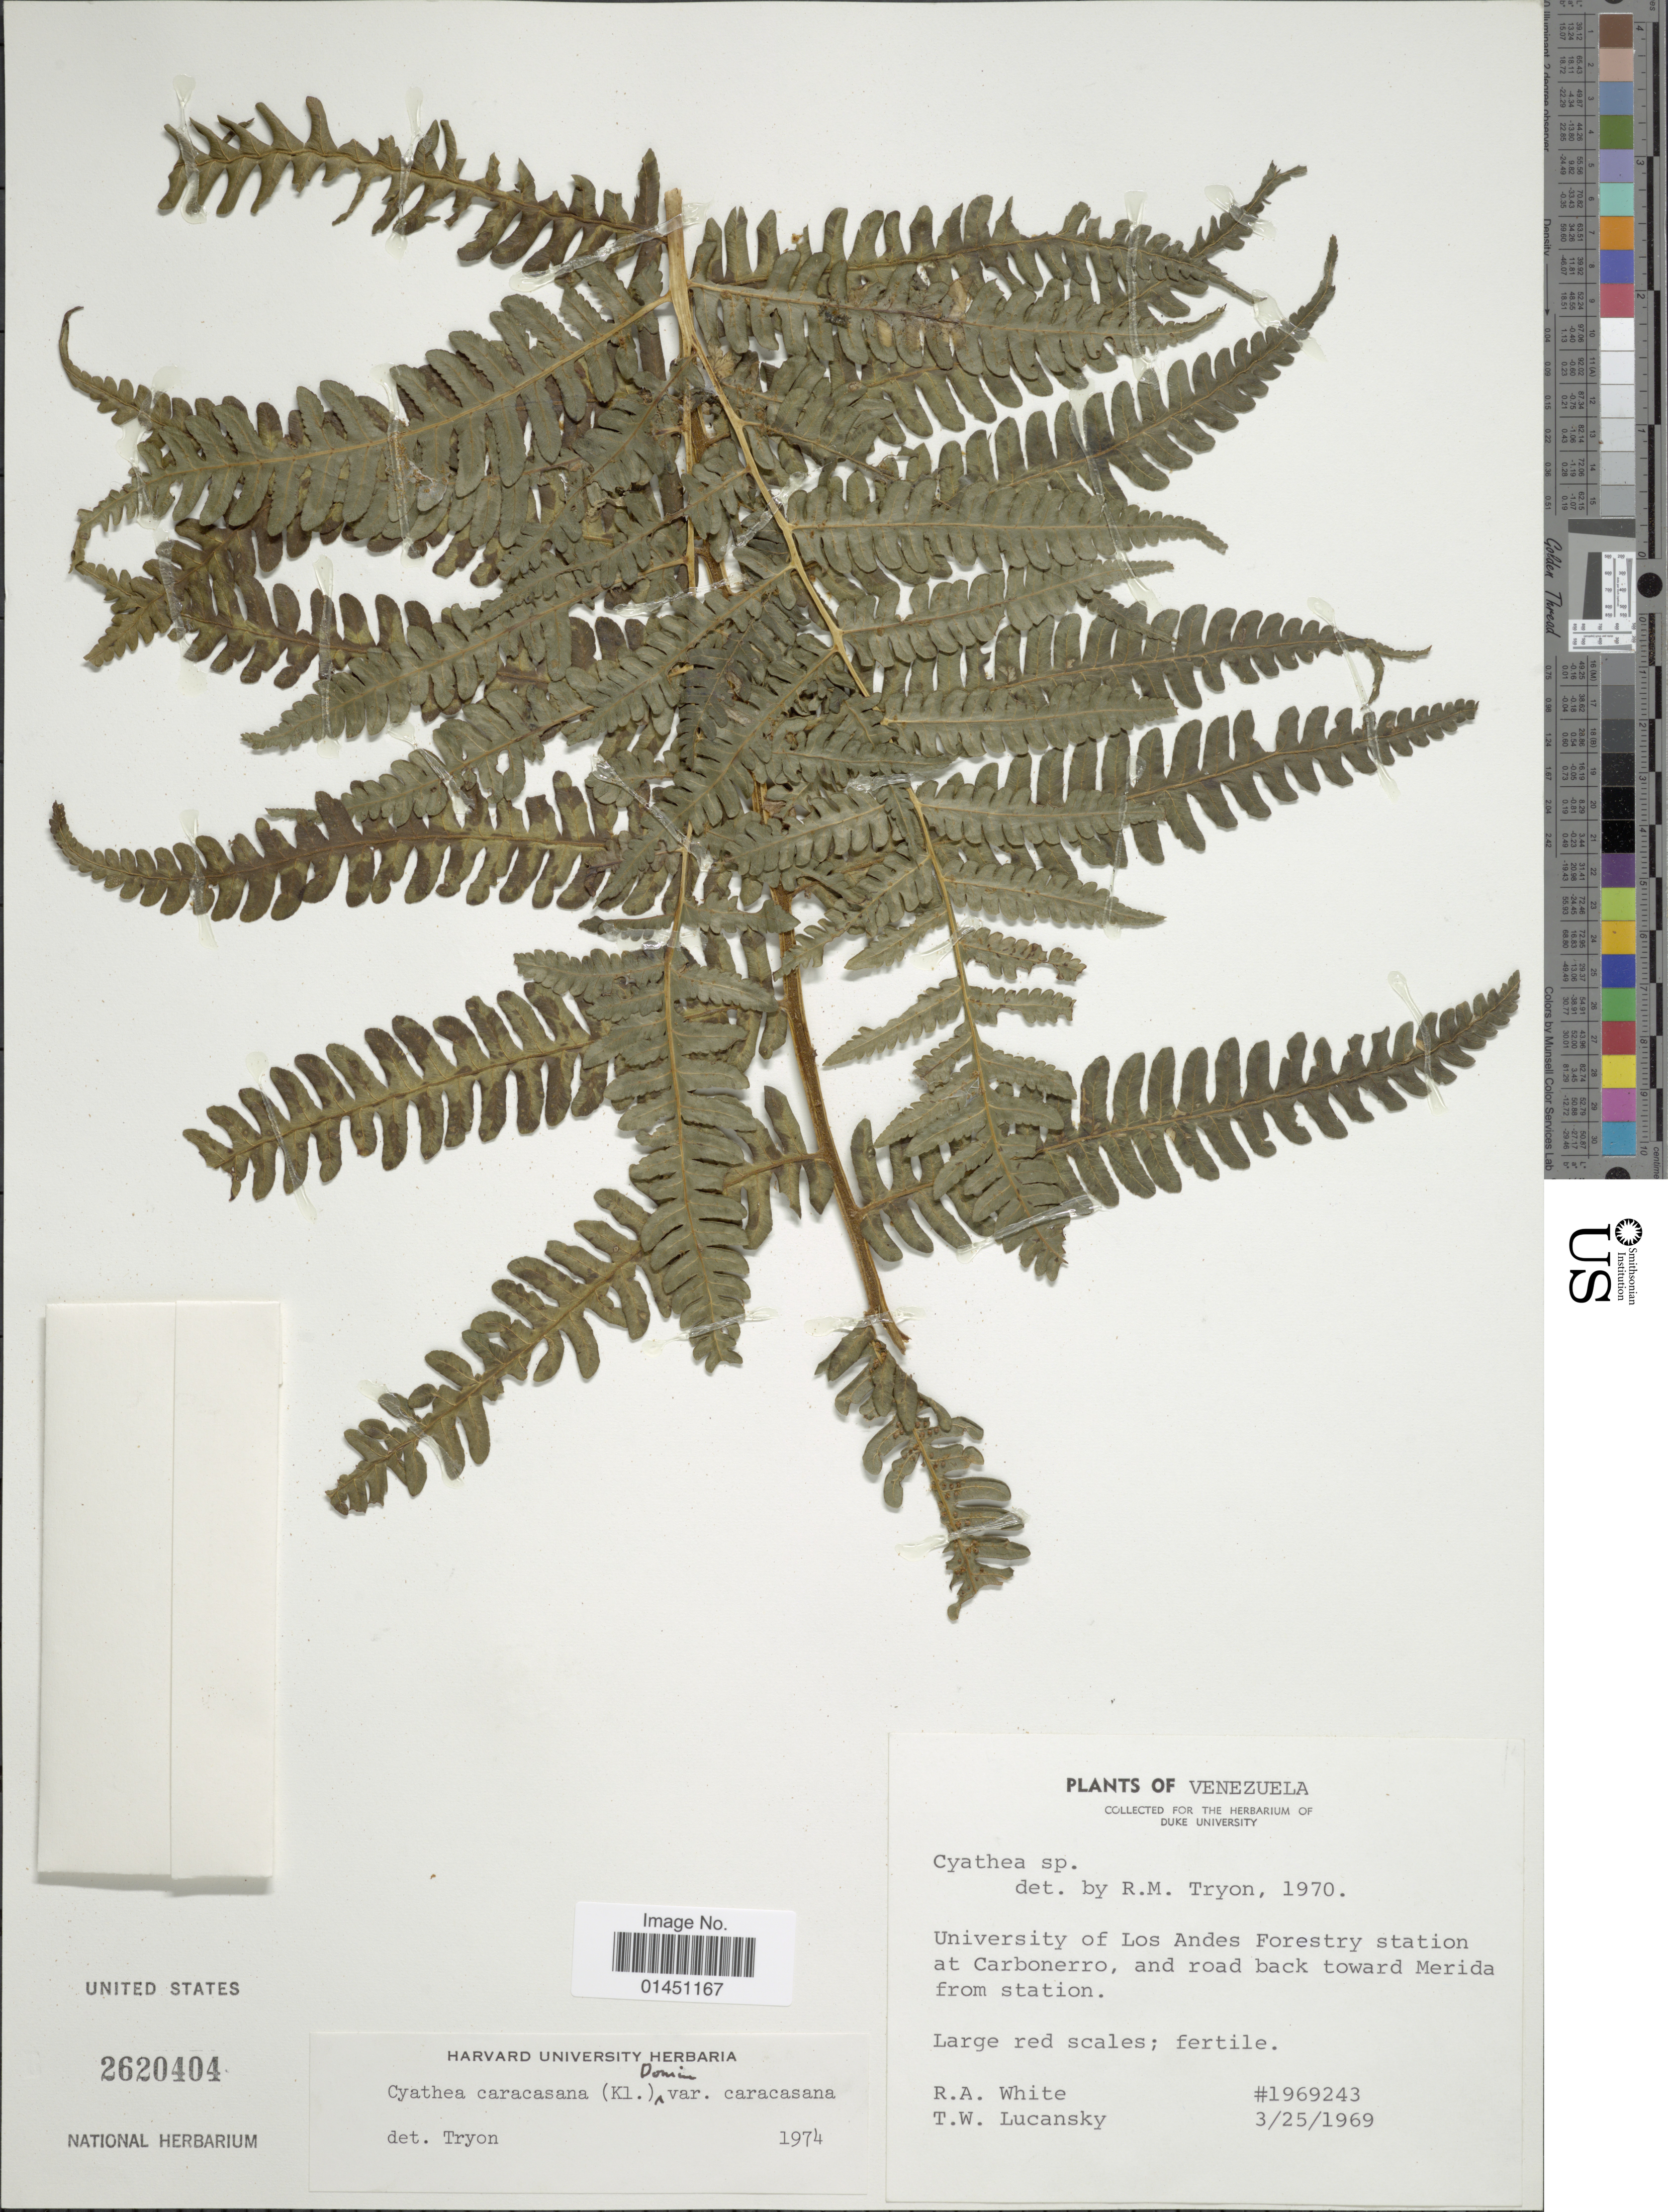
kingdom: Plantae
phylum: Tracheophyta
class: Polypodiopsida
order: Cyatheales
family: Cyatheaceae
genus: Cyathea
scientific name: Cyathea caracasana var. caracasana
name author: (Klotzsch) Domin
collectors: R. A. White & T. Lucansky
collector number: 1969243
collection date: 1969-03-25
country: Venezuela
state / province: Mérida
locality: University of Los Andes Forestry station at Carbonerra, and road back toward Merida from station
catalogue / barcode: US 2620404